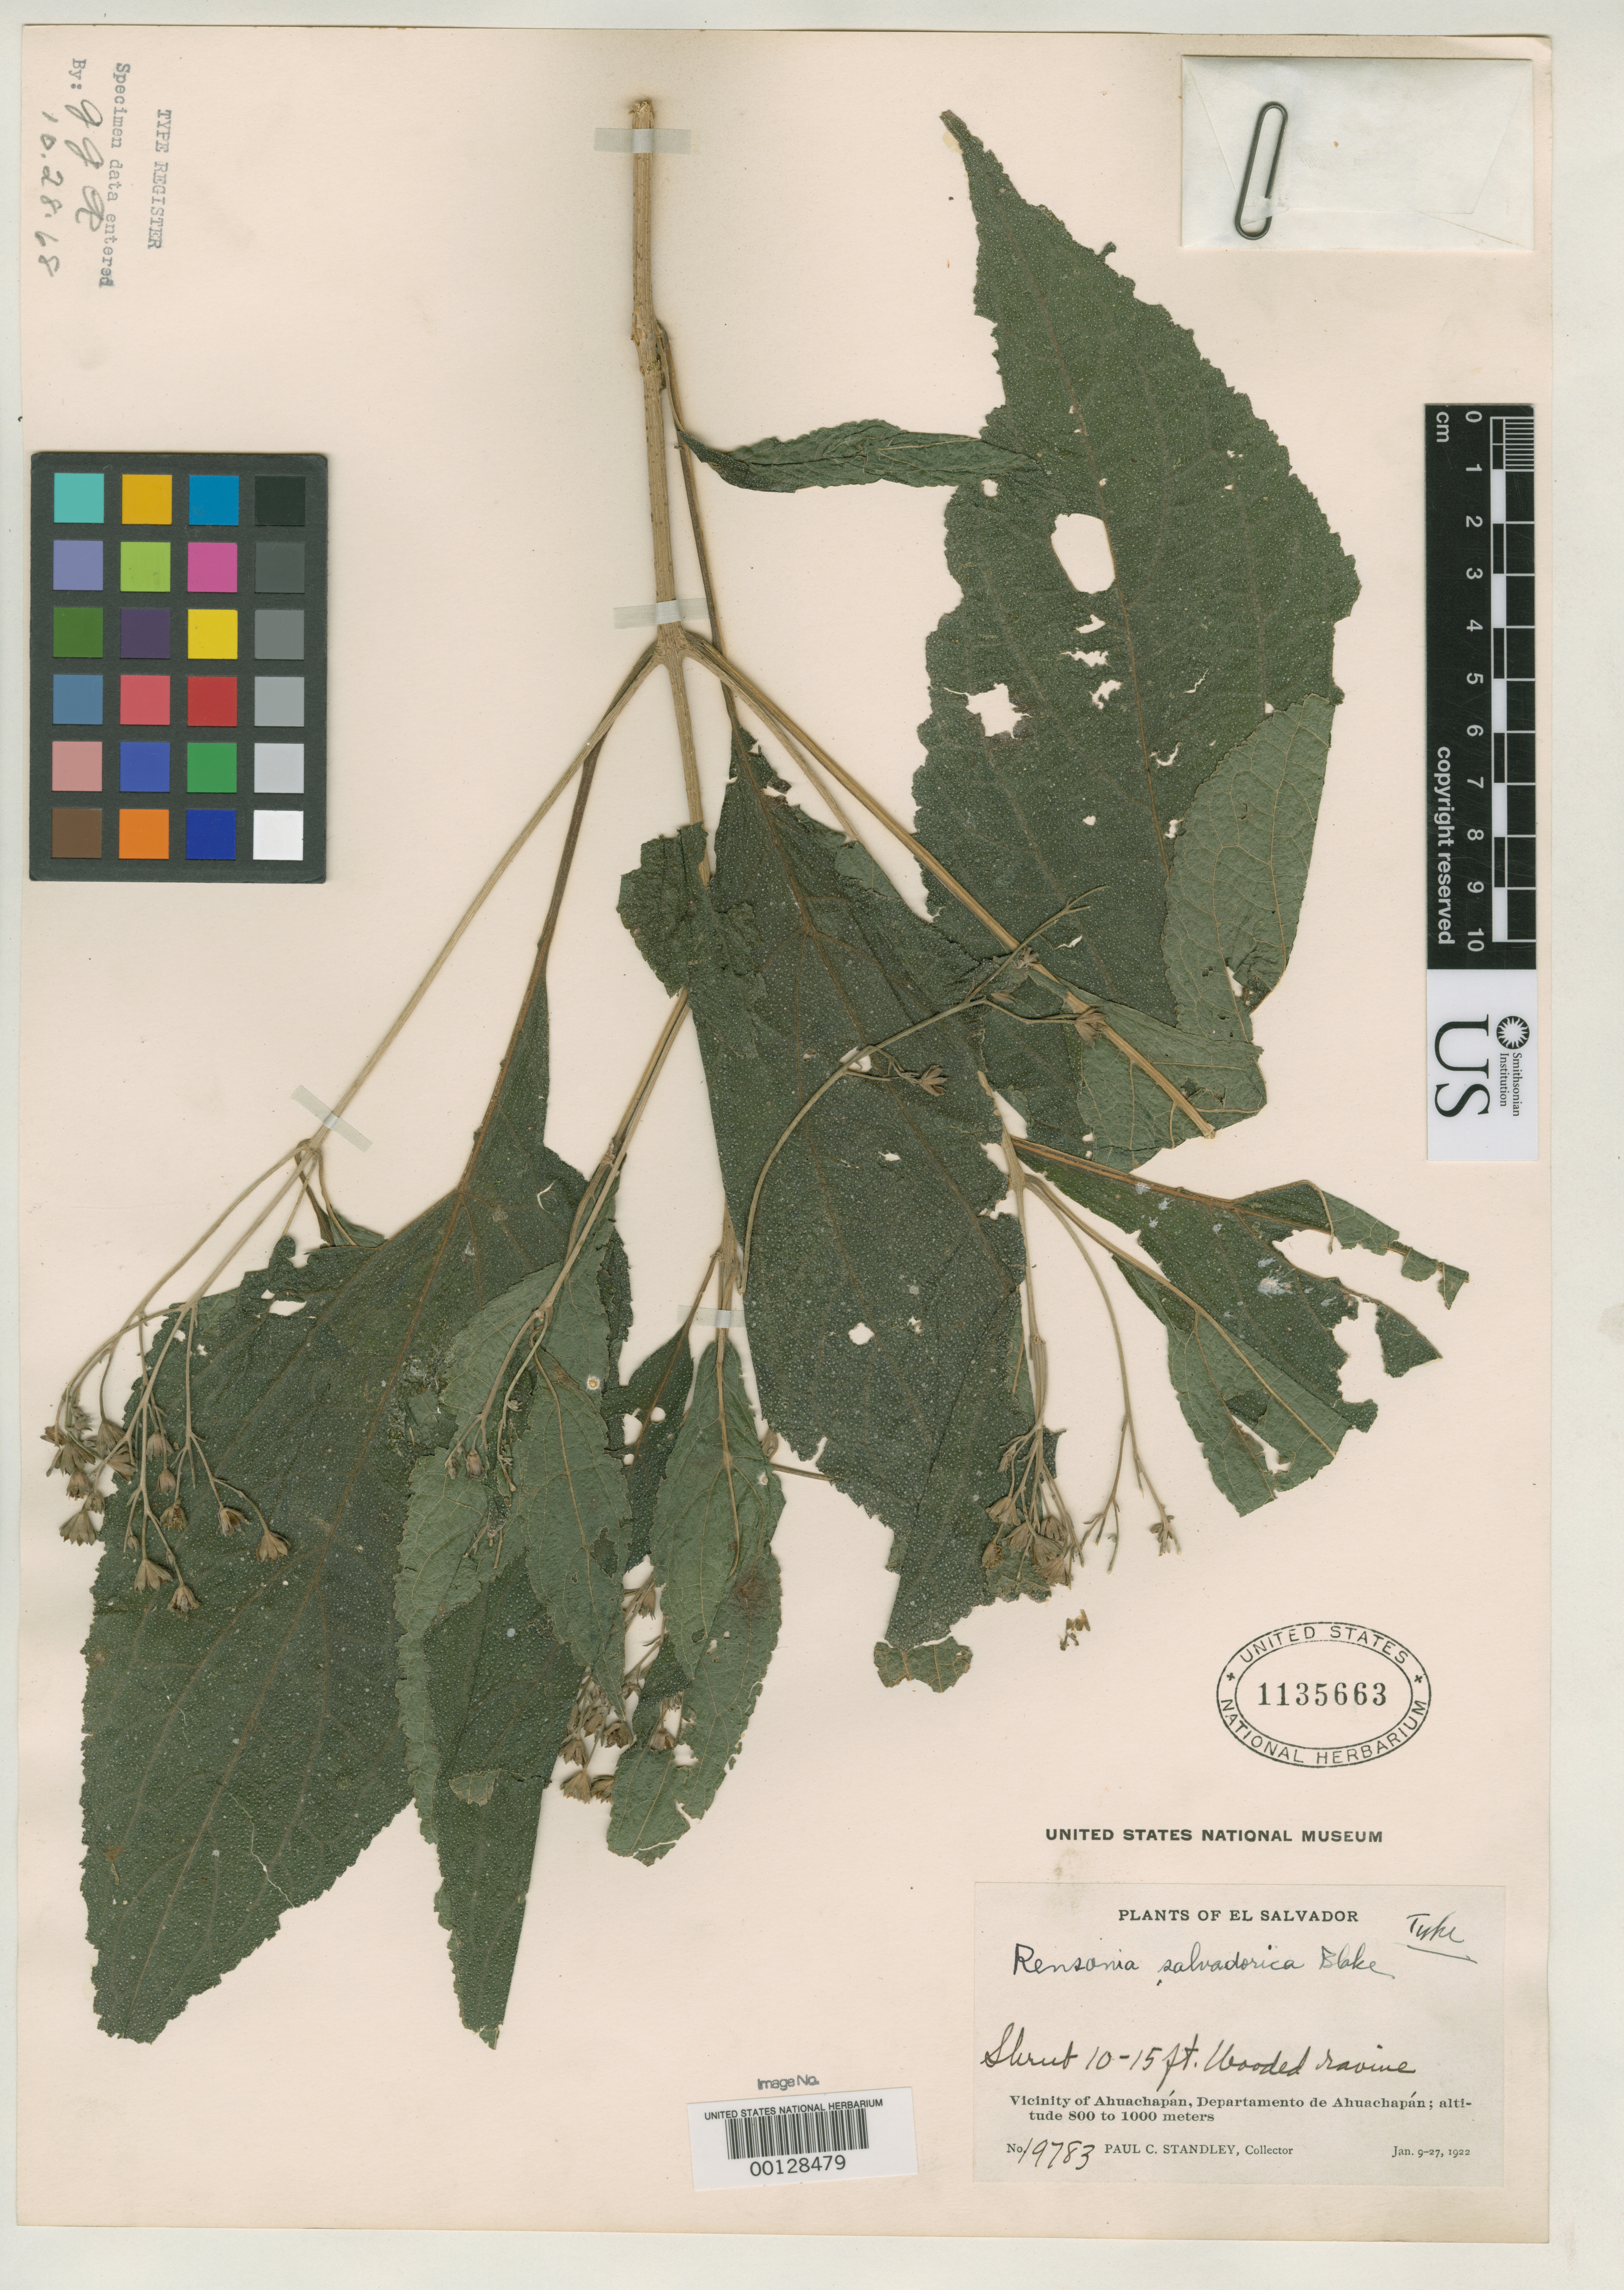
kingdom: Plantae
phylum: Tracheophyta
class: Magnoliopsida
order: Asterales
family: Asteraceae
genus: Rensonia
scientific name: Rensonia salvadorica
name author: S.F. Blake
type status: Holotype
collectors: P. C. Standley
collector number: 19783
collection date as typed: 10 Jan 1922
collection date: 1922-01-10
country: El Salvador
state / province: Ahuachapán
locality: Rio Ataco, among mts. back of Ahuachapan.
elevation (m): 800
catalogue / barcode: US 1135663